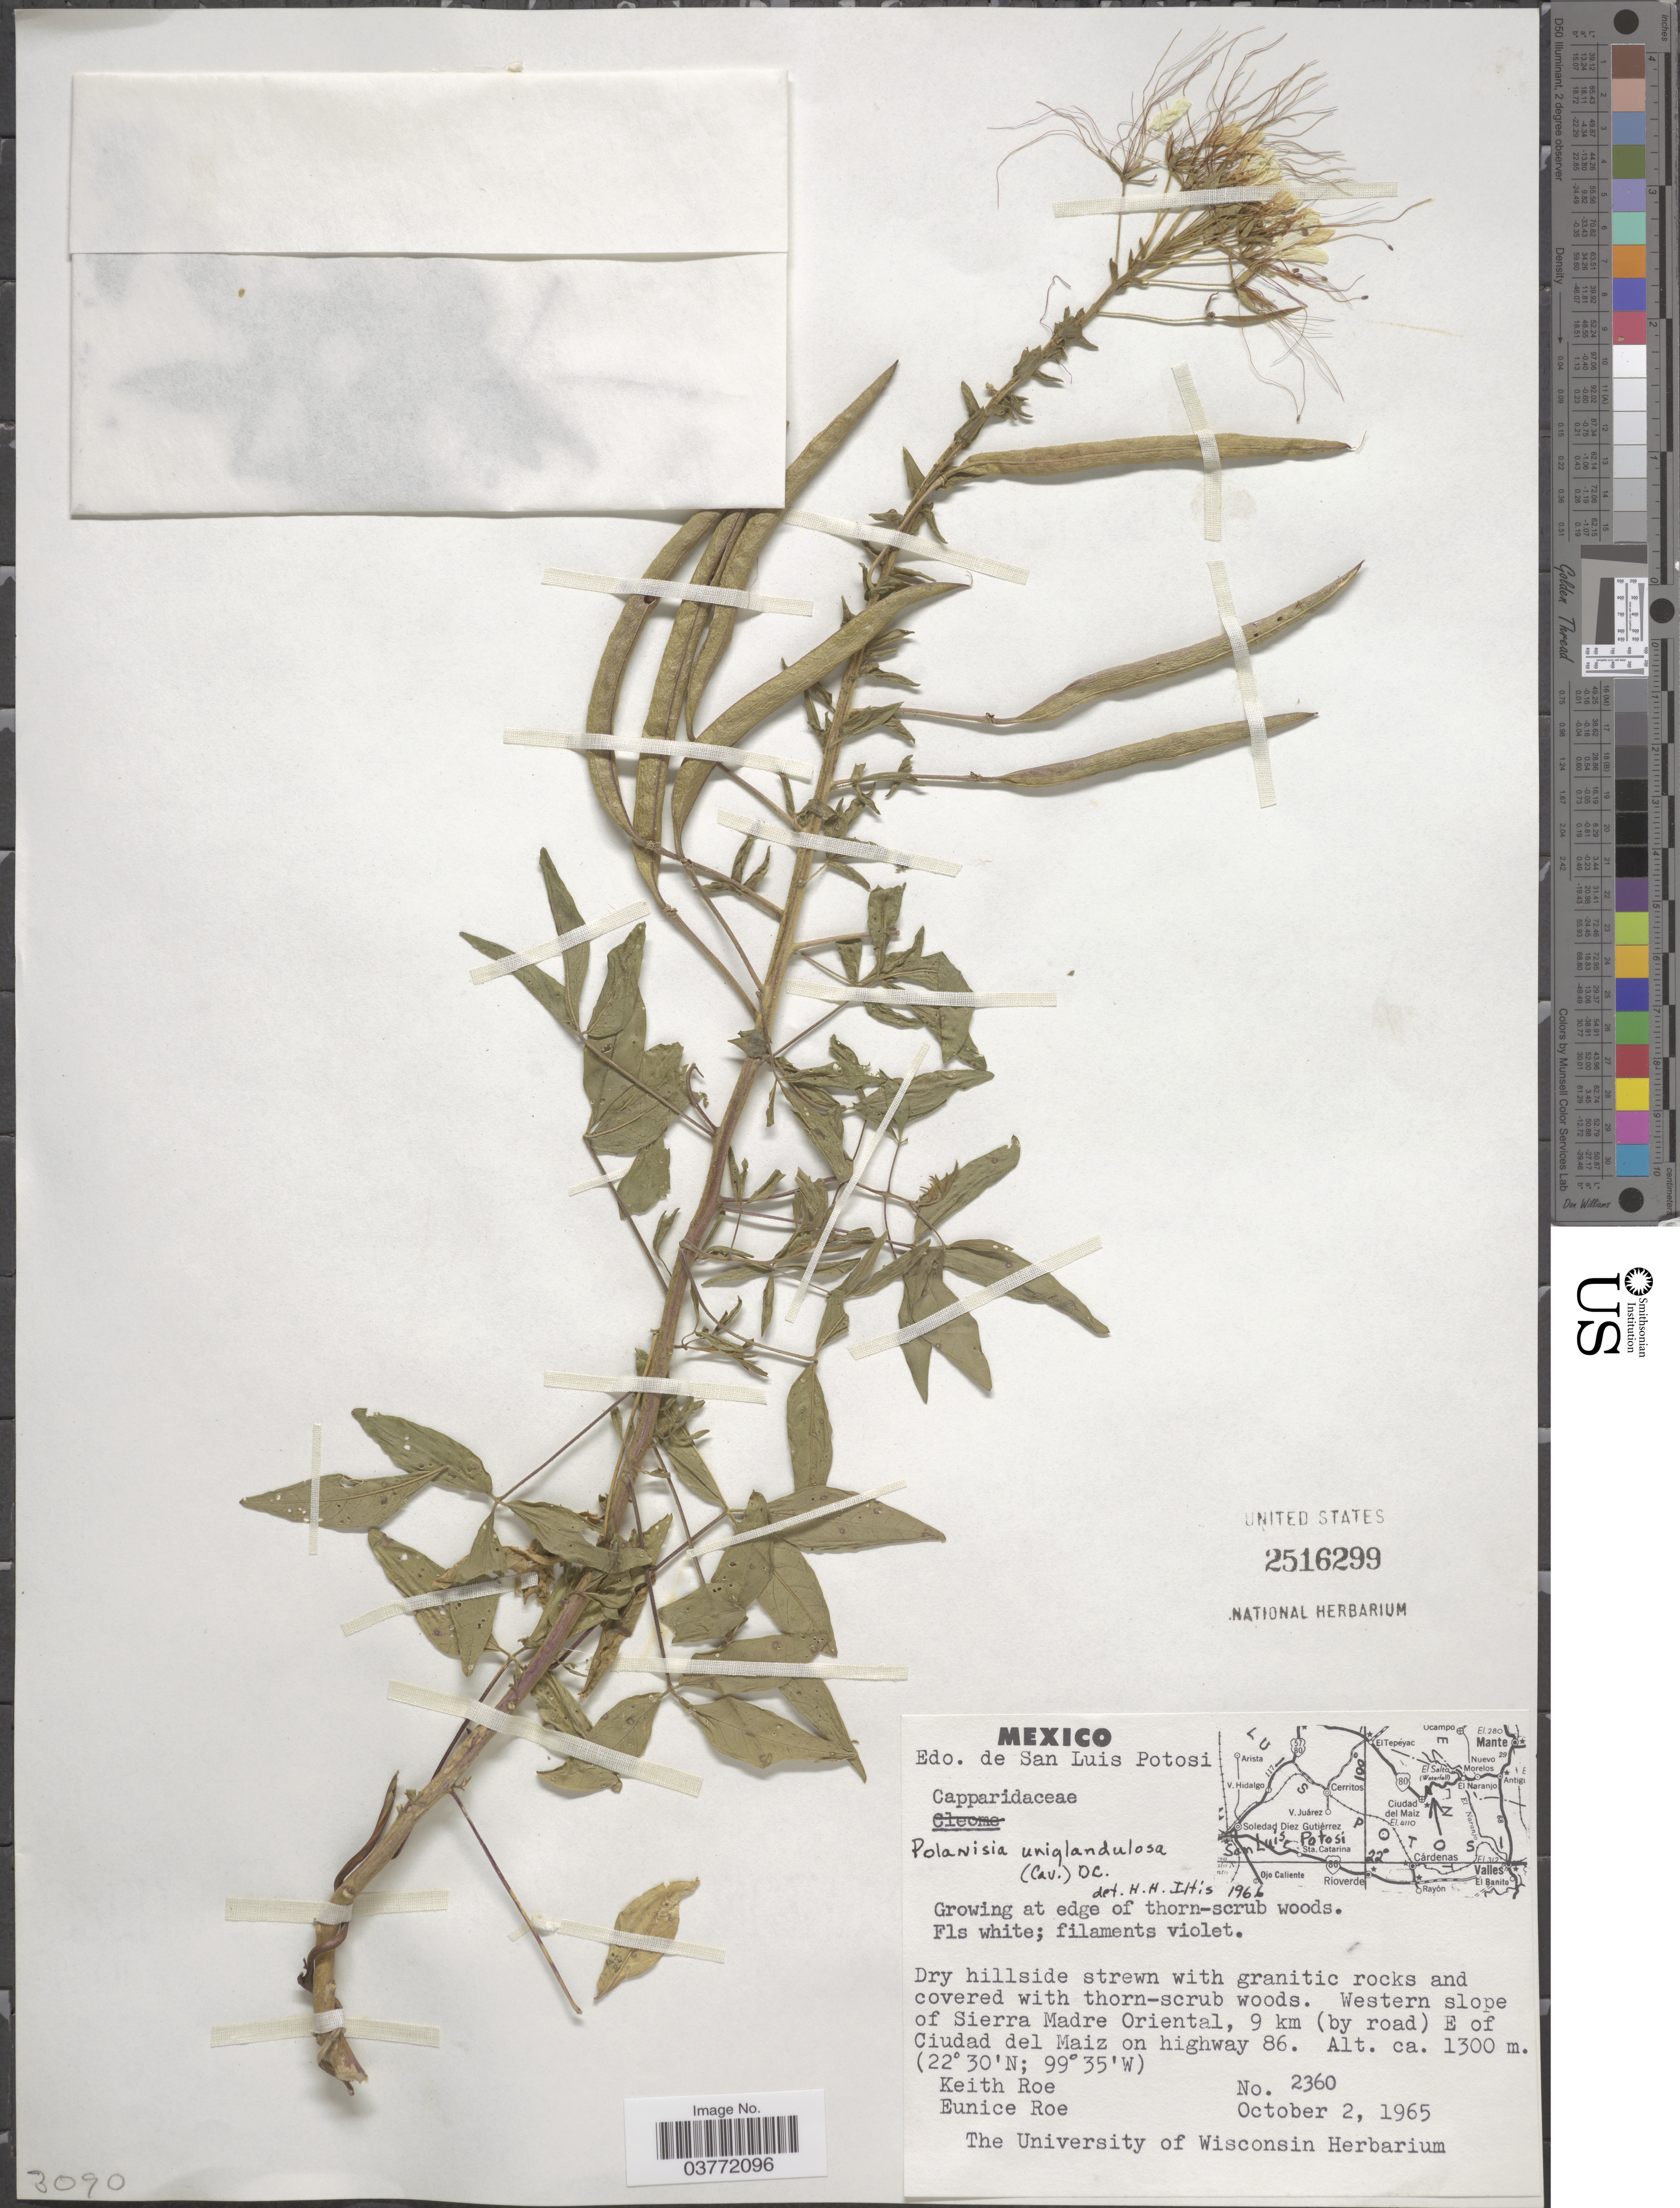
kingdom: Plantae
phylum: Tracheophyta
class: Magnoliopsida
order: Brassicales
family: Cleomaceae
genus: Polanisia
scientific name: Polanisia uniglandulosa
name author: (Cav.) DC.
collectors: K. Roe & E. Roe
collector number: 2360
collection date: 1965-10-02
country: Mexico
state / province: San Luis Potosí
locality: Edo. de San Luis Potosi. Western slope of Sierra Madre Oriental, 9 km (by road) E of Ciudad del Maiz on highway 86.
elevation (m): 1300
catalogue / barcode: US 2516299